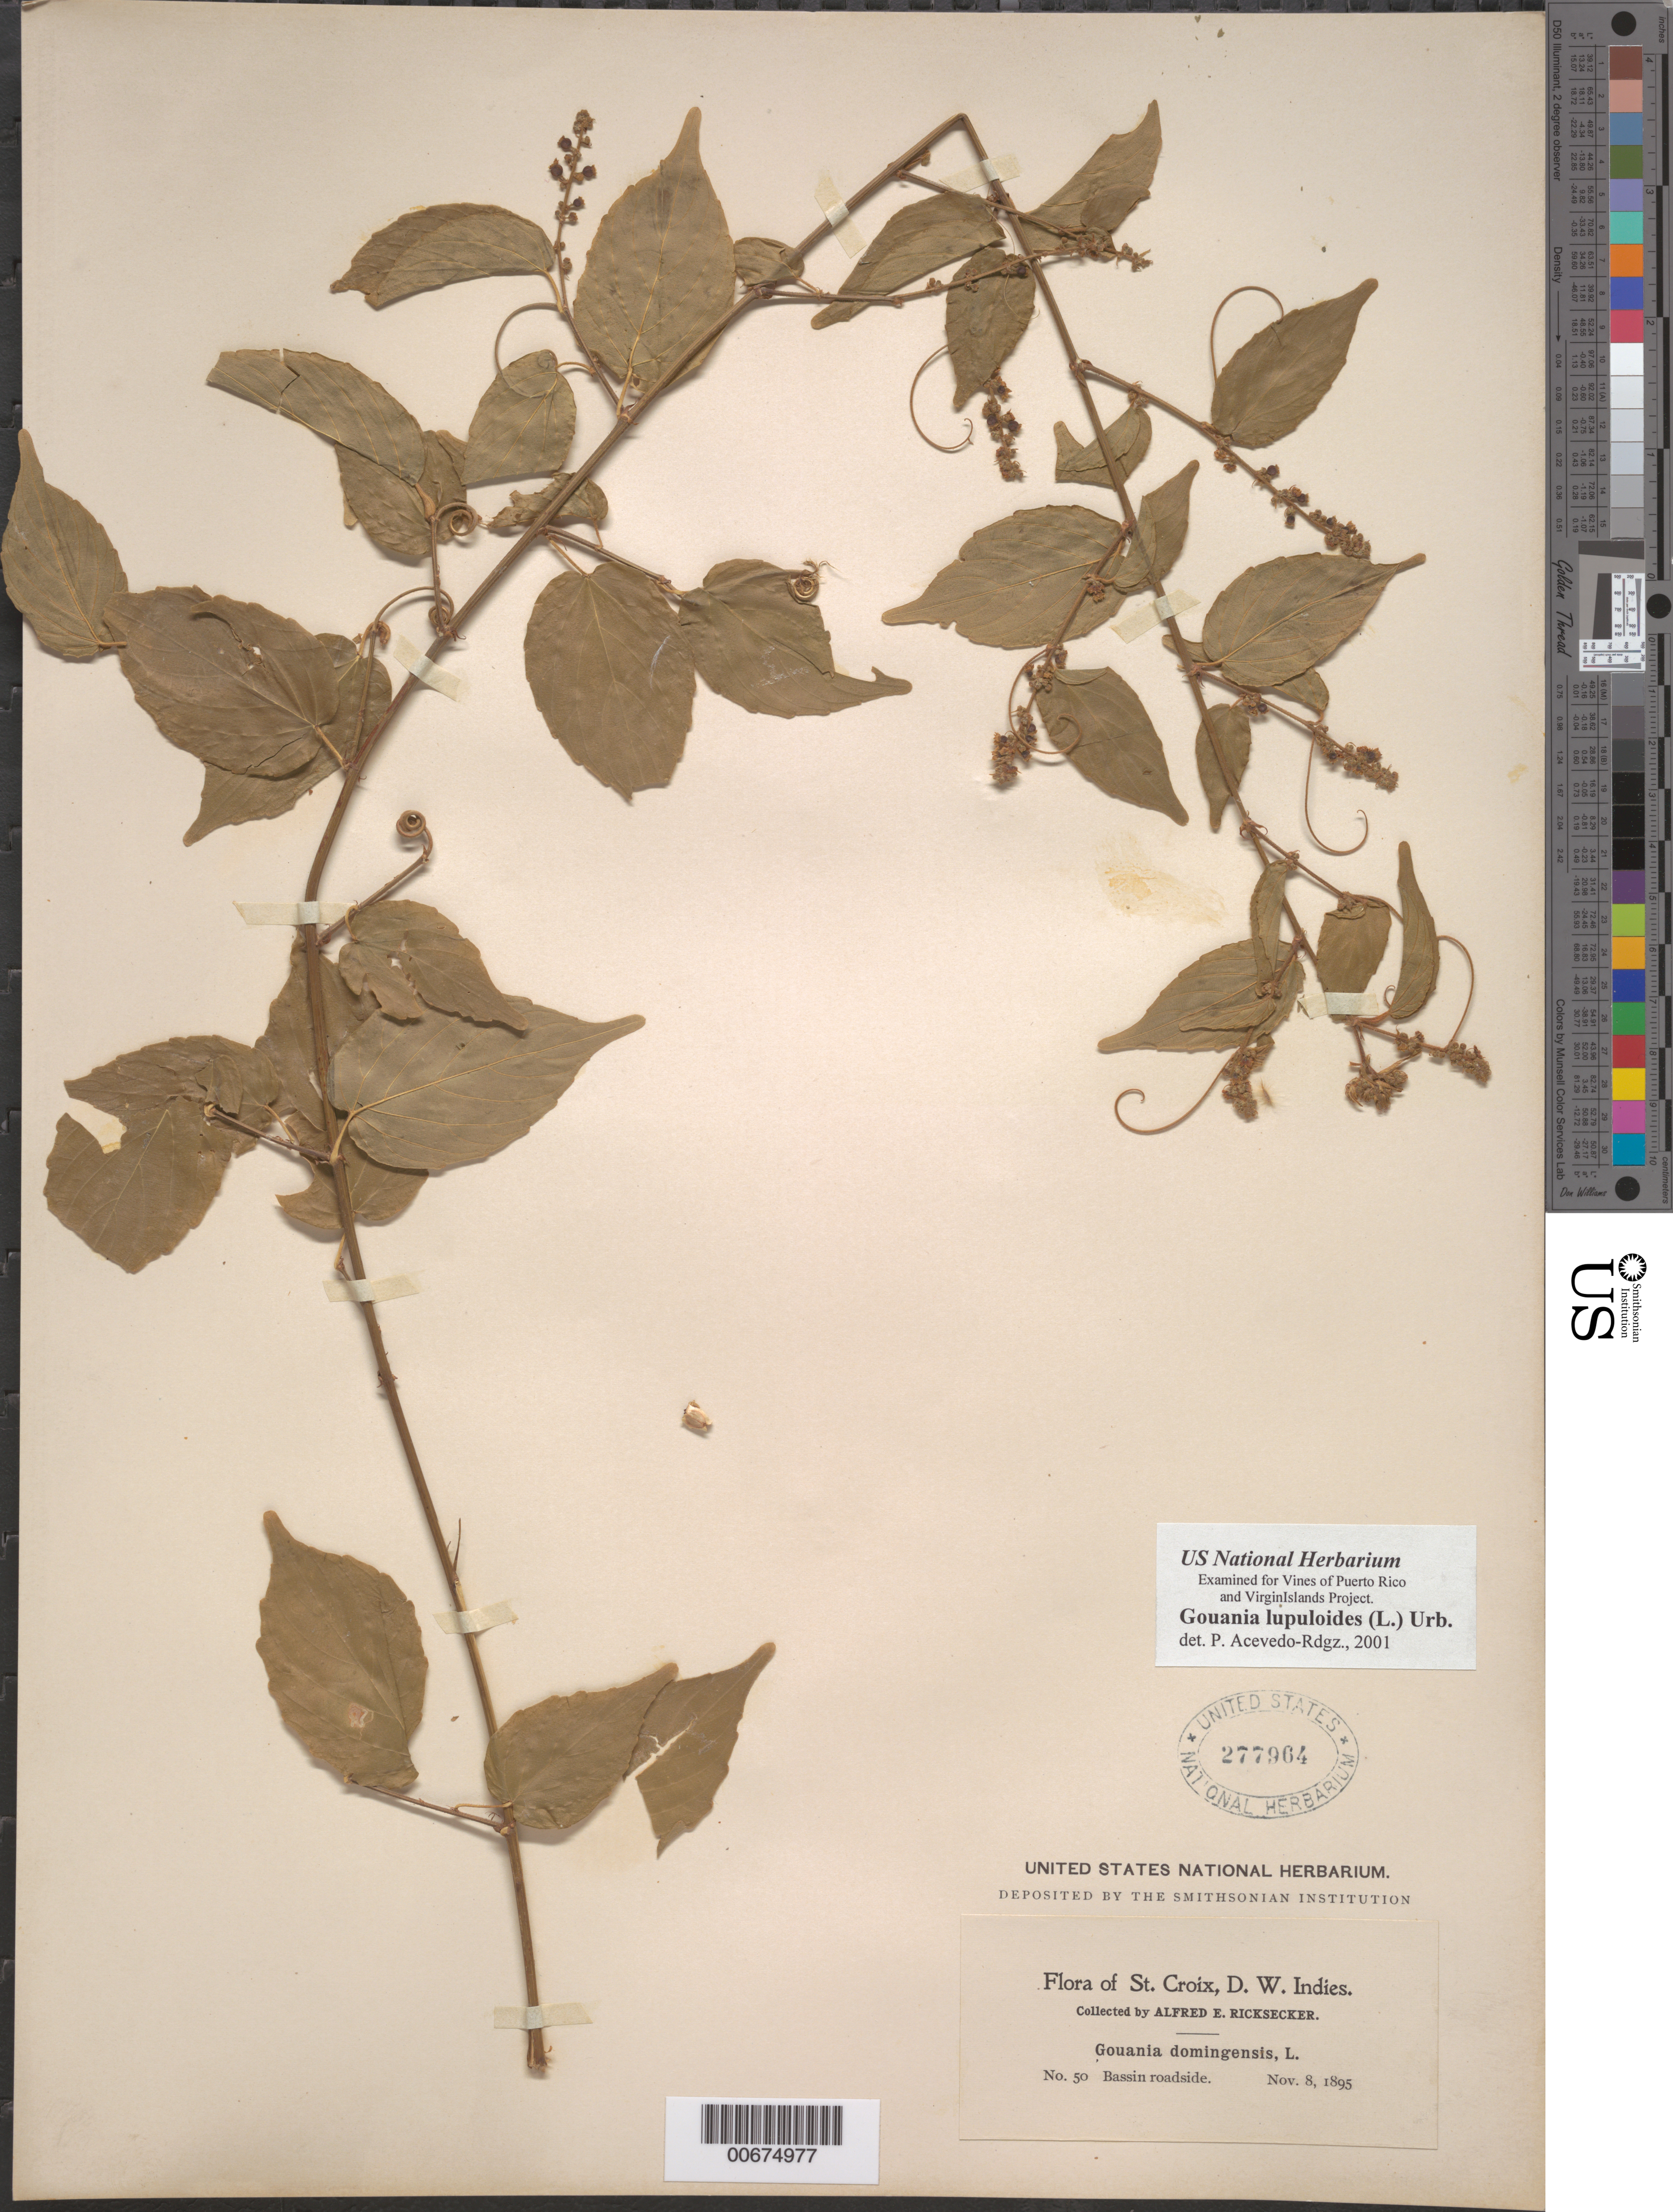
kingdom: Plantae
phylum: Tracheophyta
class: Magnoliopsida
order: Rosales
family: Rhamnaceae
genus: Gouania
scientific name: Gouania lupuloides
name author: (L.) Urb.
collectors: A. E. Ricksecker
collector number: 50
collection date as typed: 08 Nov 1895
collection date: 1895-11-08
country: U.S. Virgin Islands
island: St. Croix I.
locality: Bassin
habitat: Roadside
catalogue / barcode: US 277964